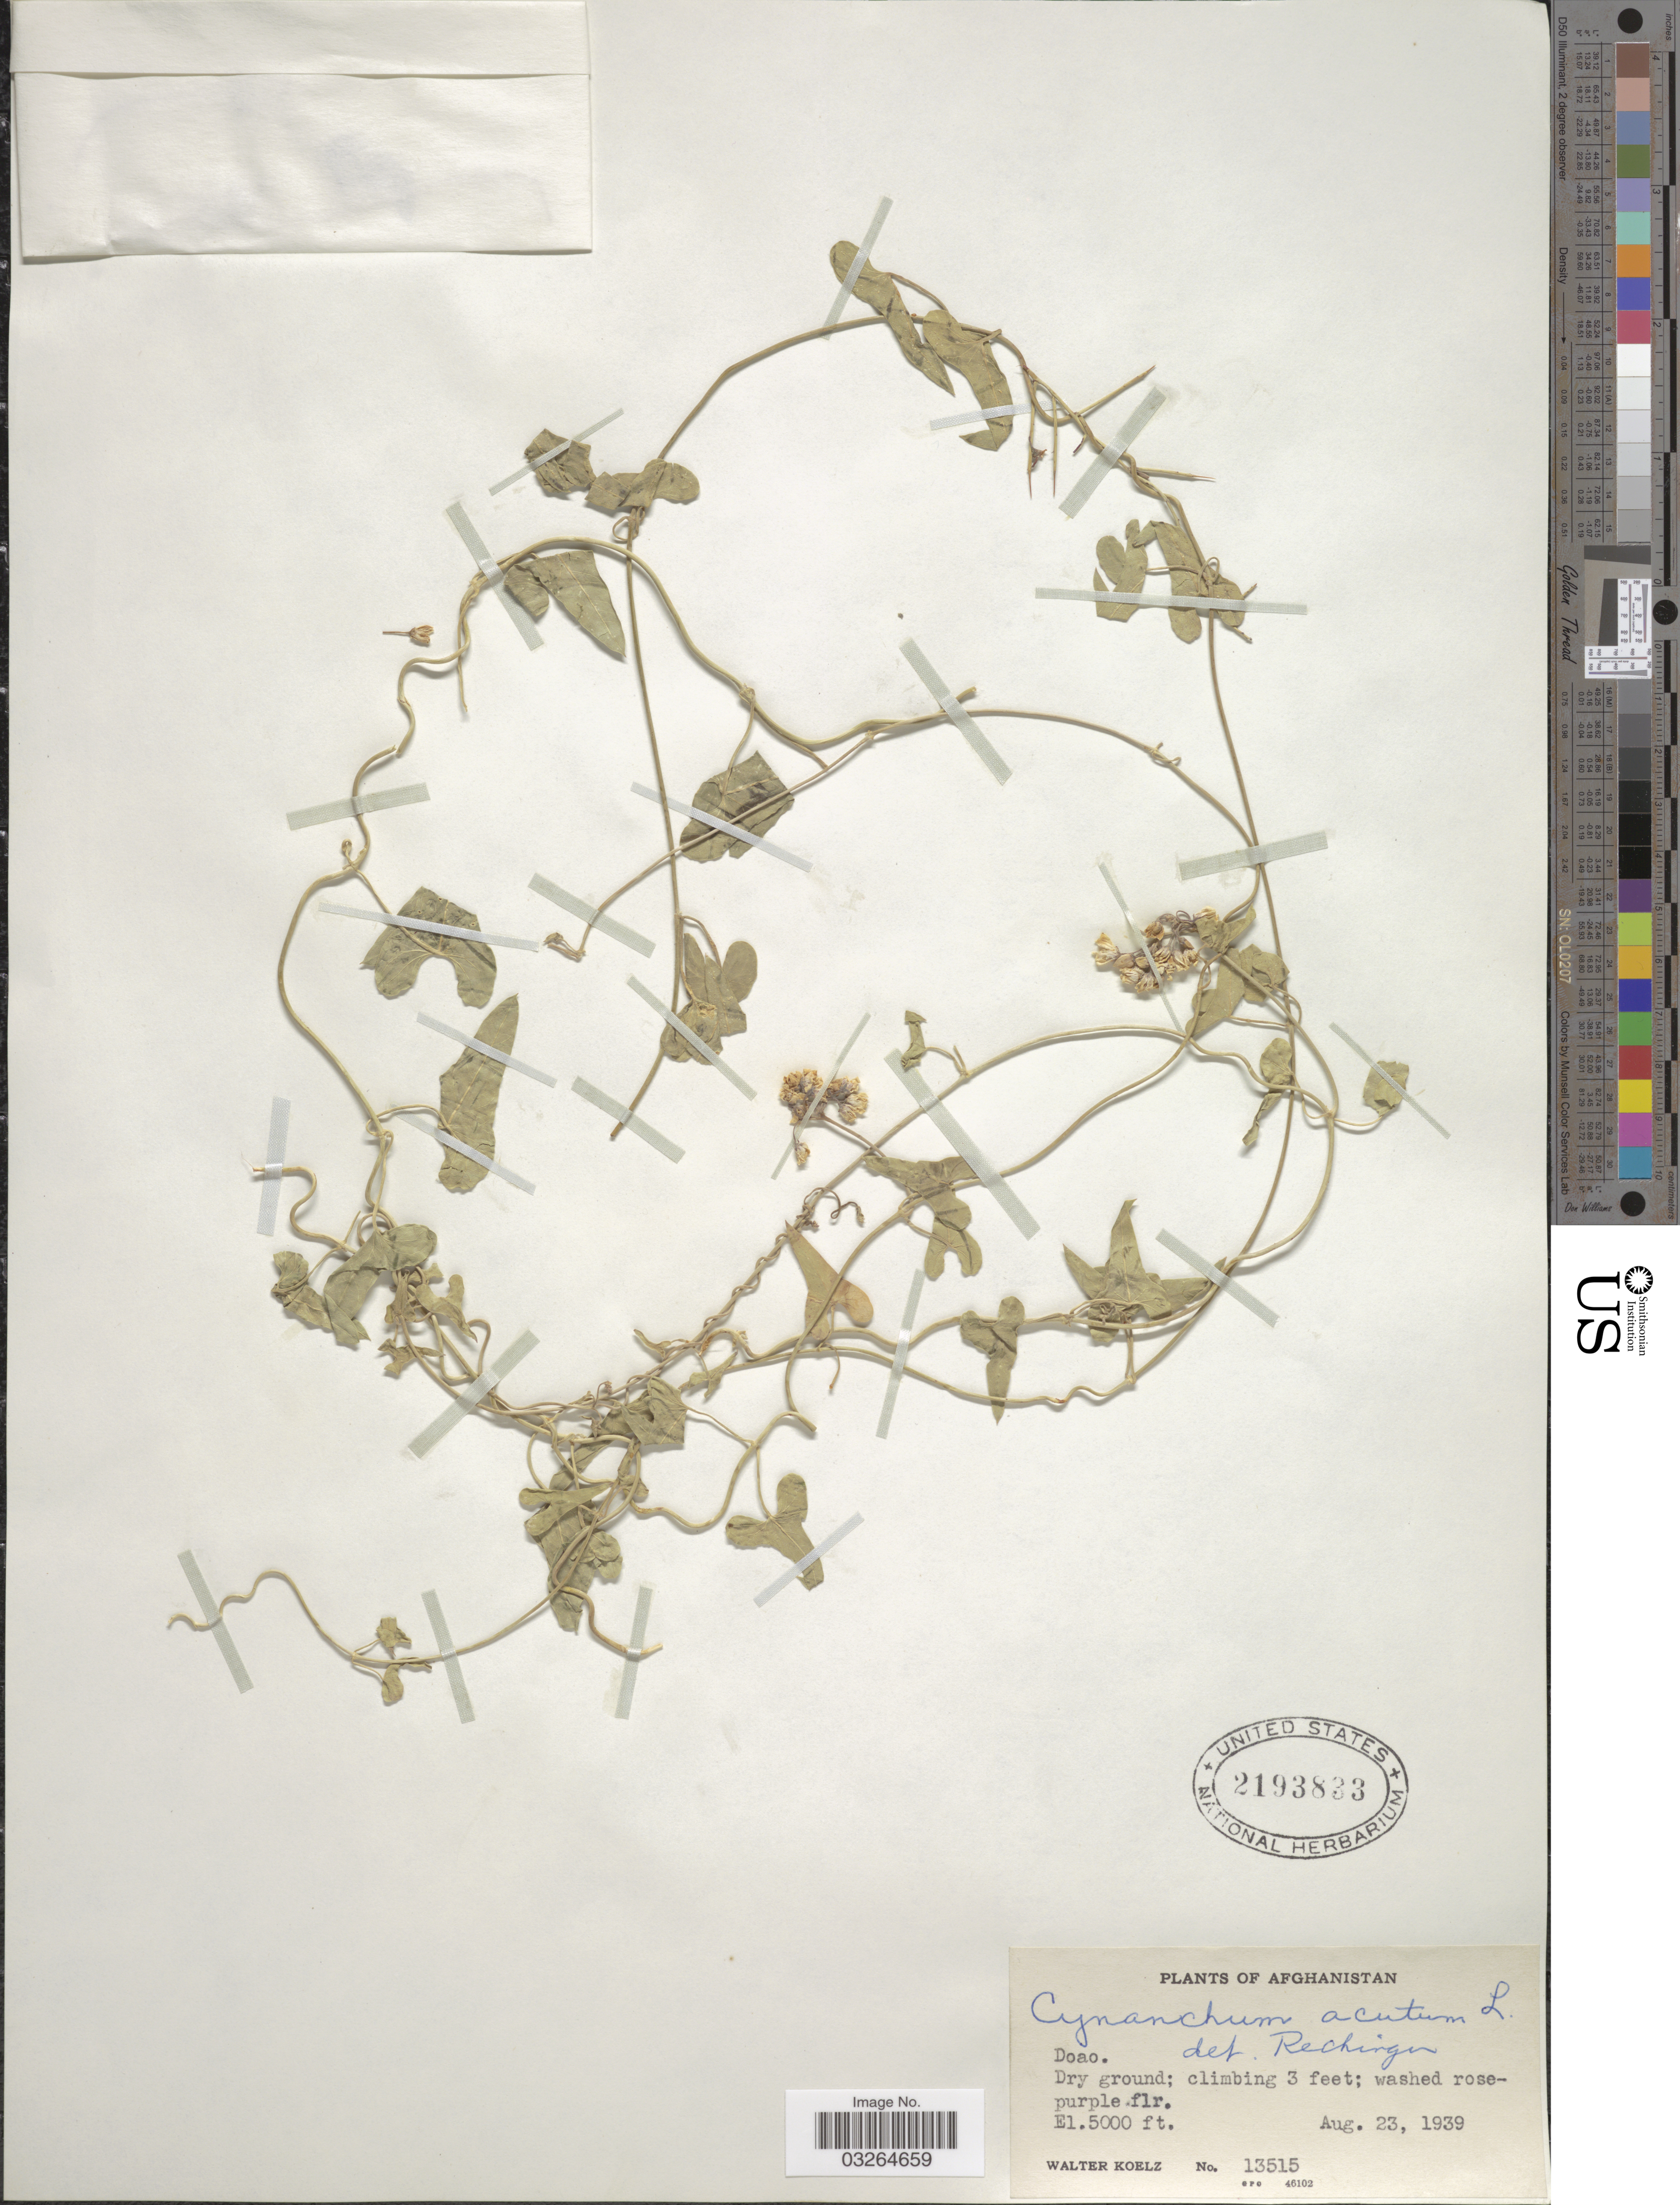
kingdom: Plantae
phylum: Tracheophyta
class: Magnoliopsida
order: Gentianales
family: Apocynaceae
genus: Cynanchum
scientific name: Cynanchum acutum subsp. sibiricum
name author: (Willd.) Rech. f.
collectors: W. N. Koelz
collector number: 13515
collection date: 1939-08-23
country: Afghanistan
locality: Doao.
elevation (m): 1524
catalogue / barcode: US 2193833